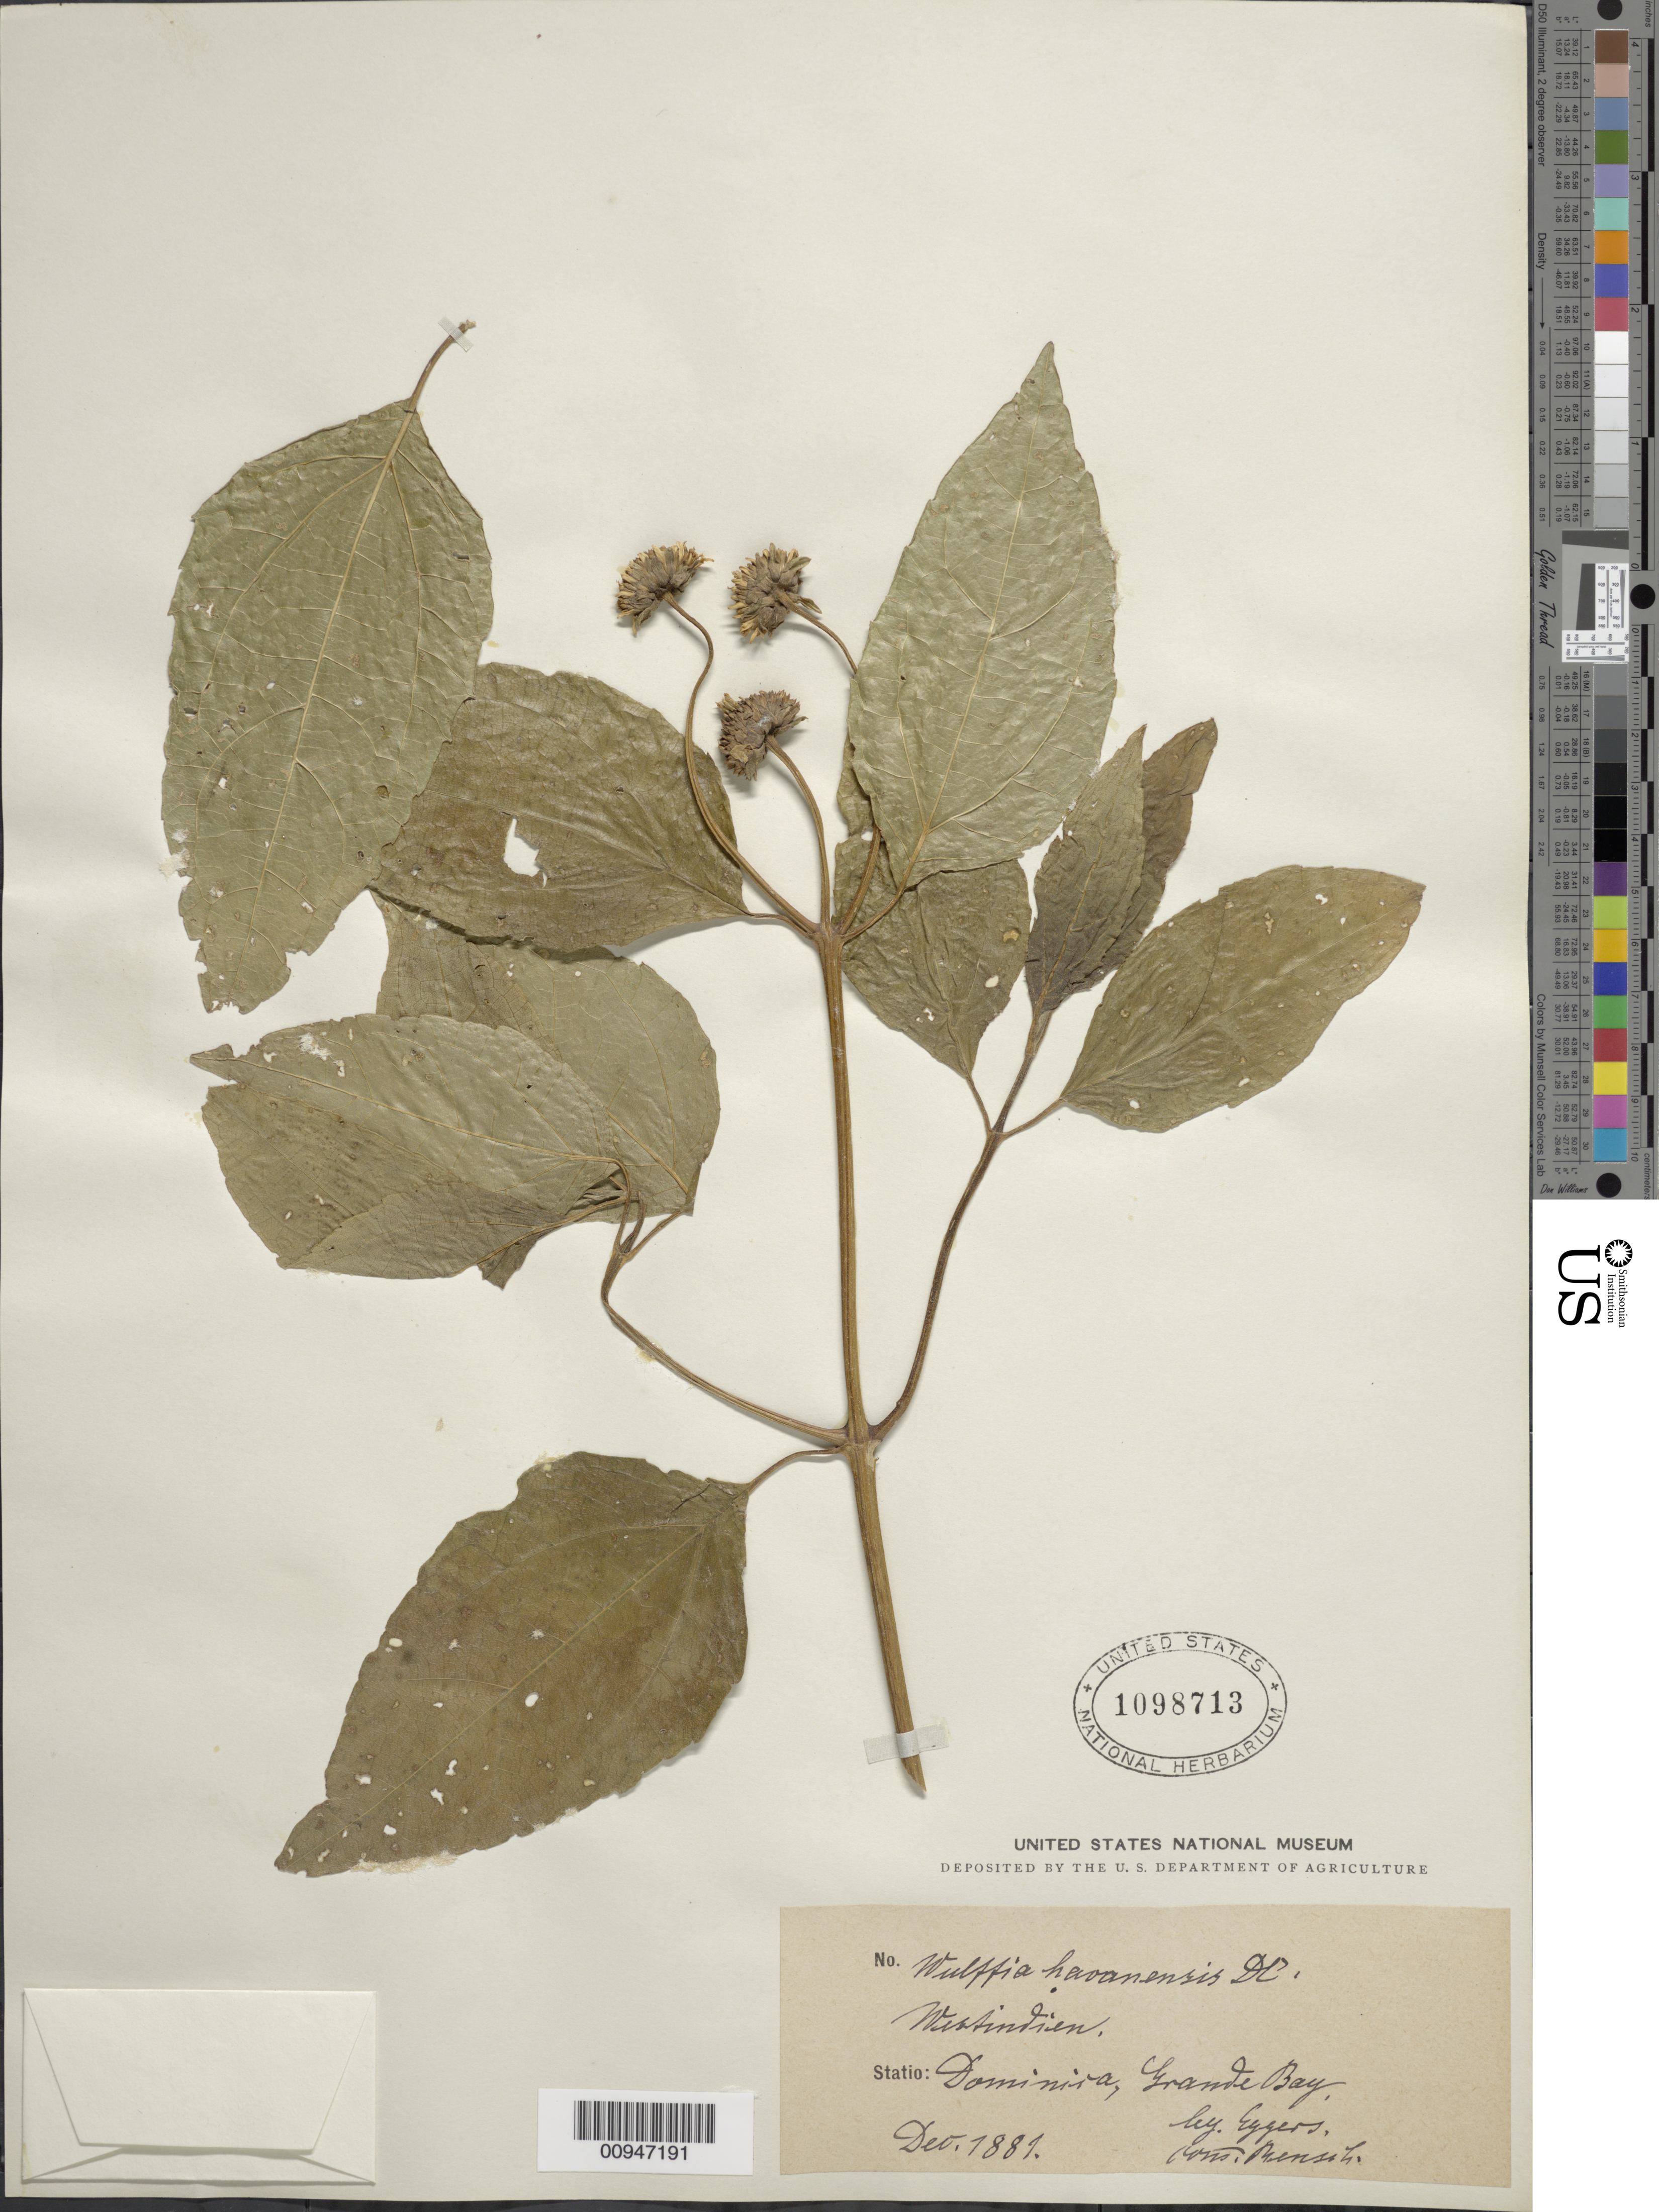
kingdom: Plantae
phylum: Tracheophyta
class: Magnoliopsida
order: Asterales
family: Asteraceae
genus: Wulffia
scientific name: Wulffia havanensis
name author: DC.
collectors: H. F. A. von Eggers & C. Rensch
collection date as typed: Dec 1881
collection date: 1881-12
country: Dominica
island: Dominica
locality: Grand Bay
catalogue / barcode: US 1098713